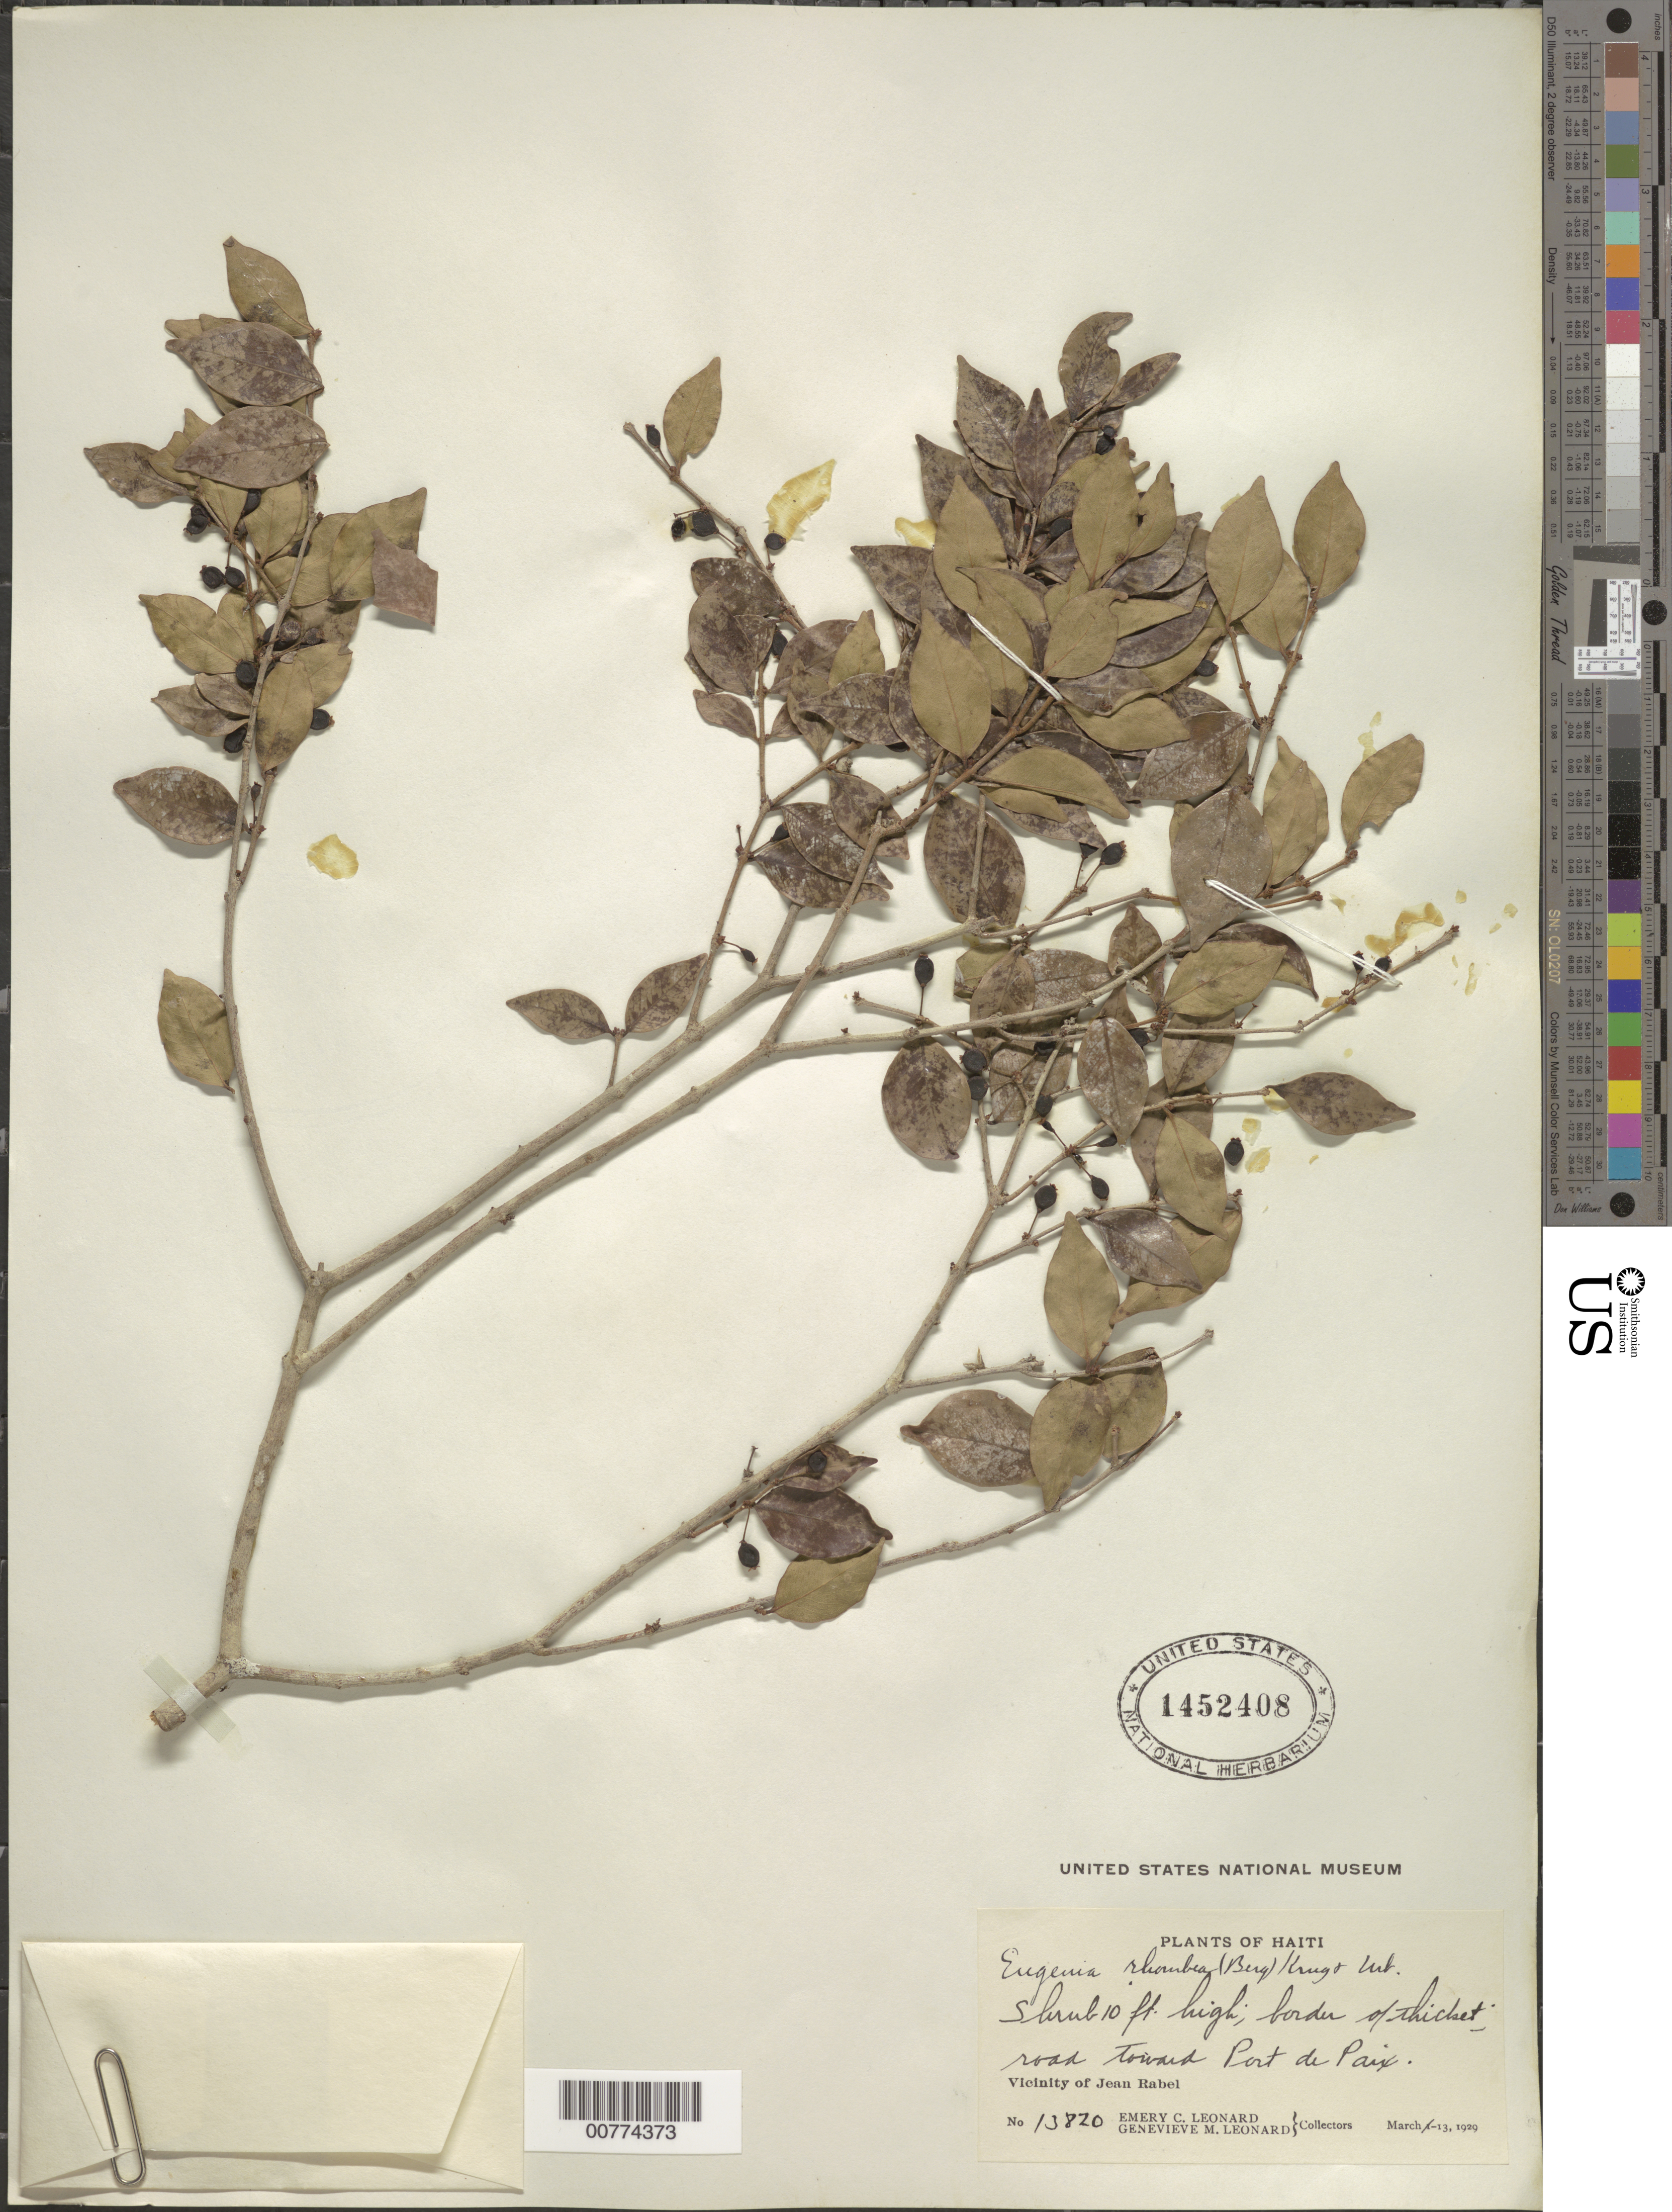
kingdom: Plantae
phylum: Tracheophyta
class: Magnoliopsida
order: Myrtales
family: Myrtaceae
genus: Eugenia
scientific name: Eugenia rhombea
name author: (O. Berg) Krug & Urb.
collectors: E. C. Leonard & G. M. Leonard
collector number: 13820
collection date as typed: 13 Mar 1929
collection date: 1929-03-13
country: Haiti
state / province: Nord-Ouest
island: Hispaniola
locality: Vicinity of Jean Rabel, road toward Port de Paix.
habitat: Border of thicket.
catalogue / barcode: US 1452408